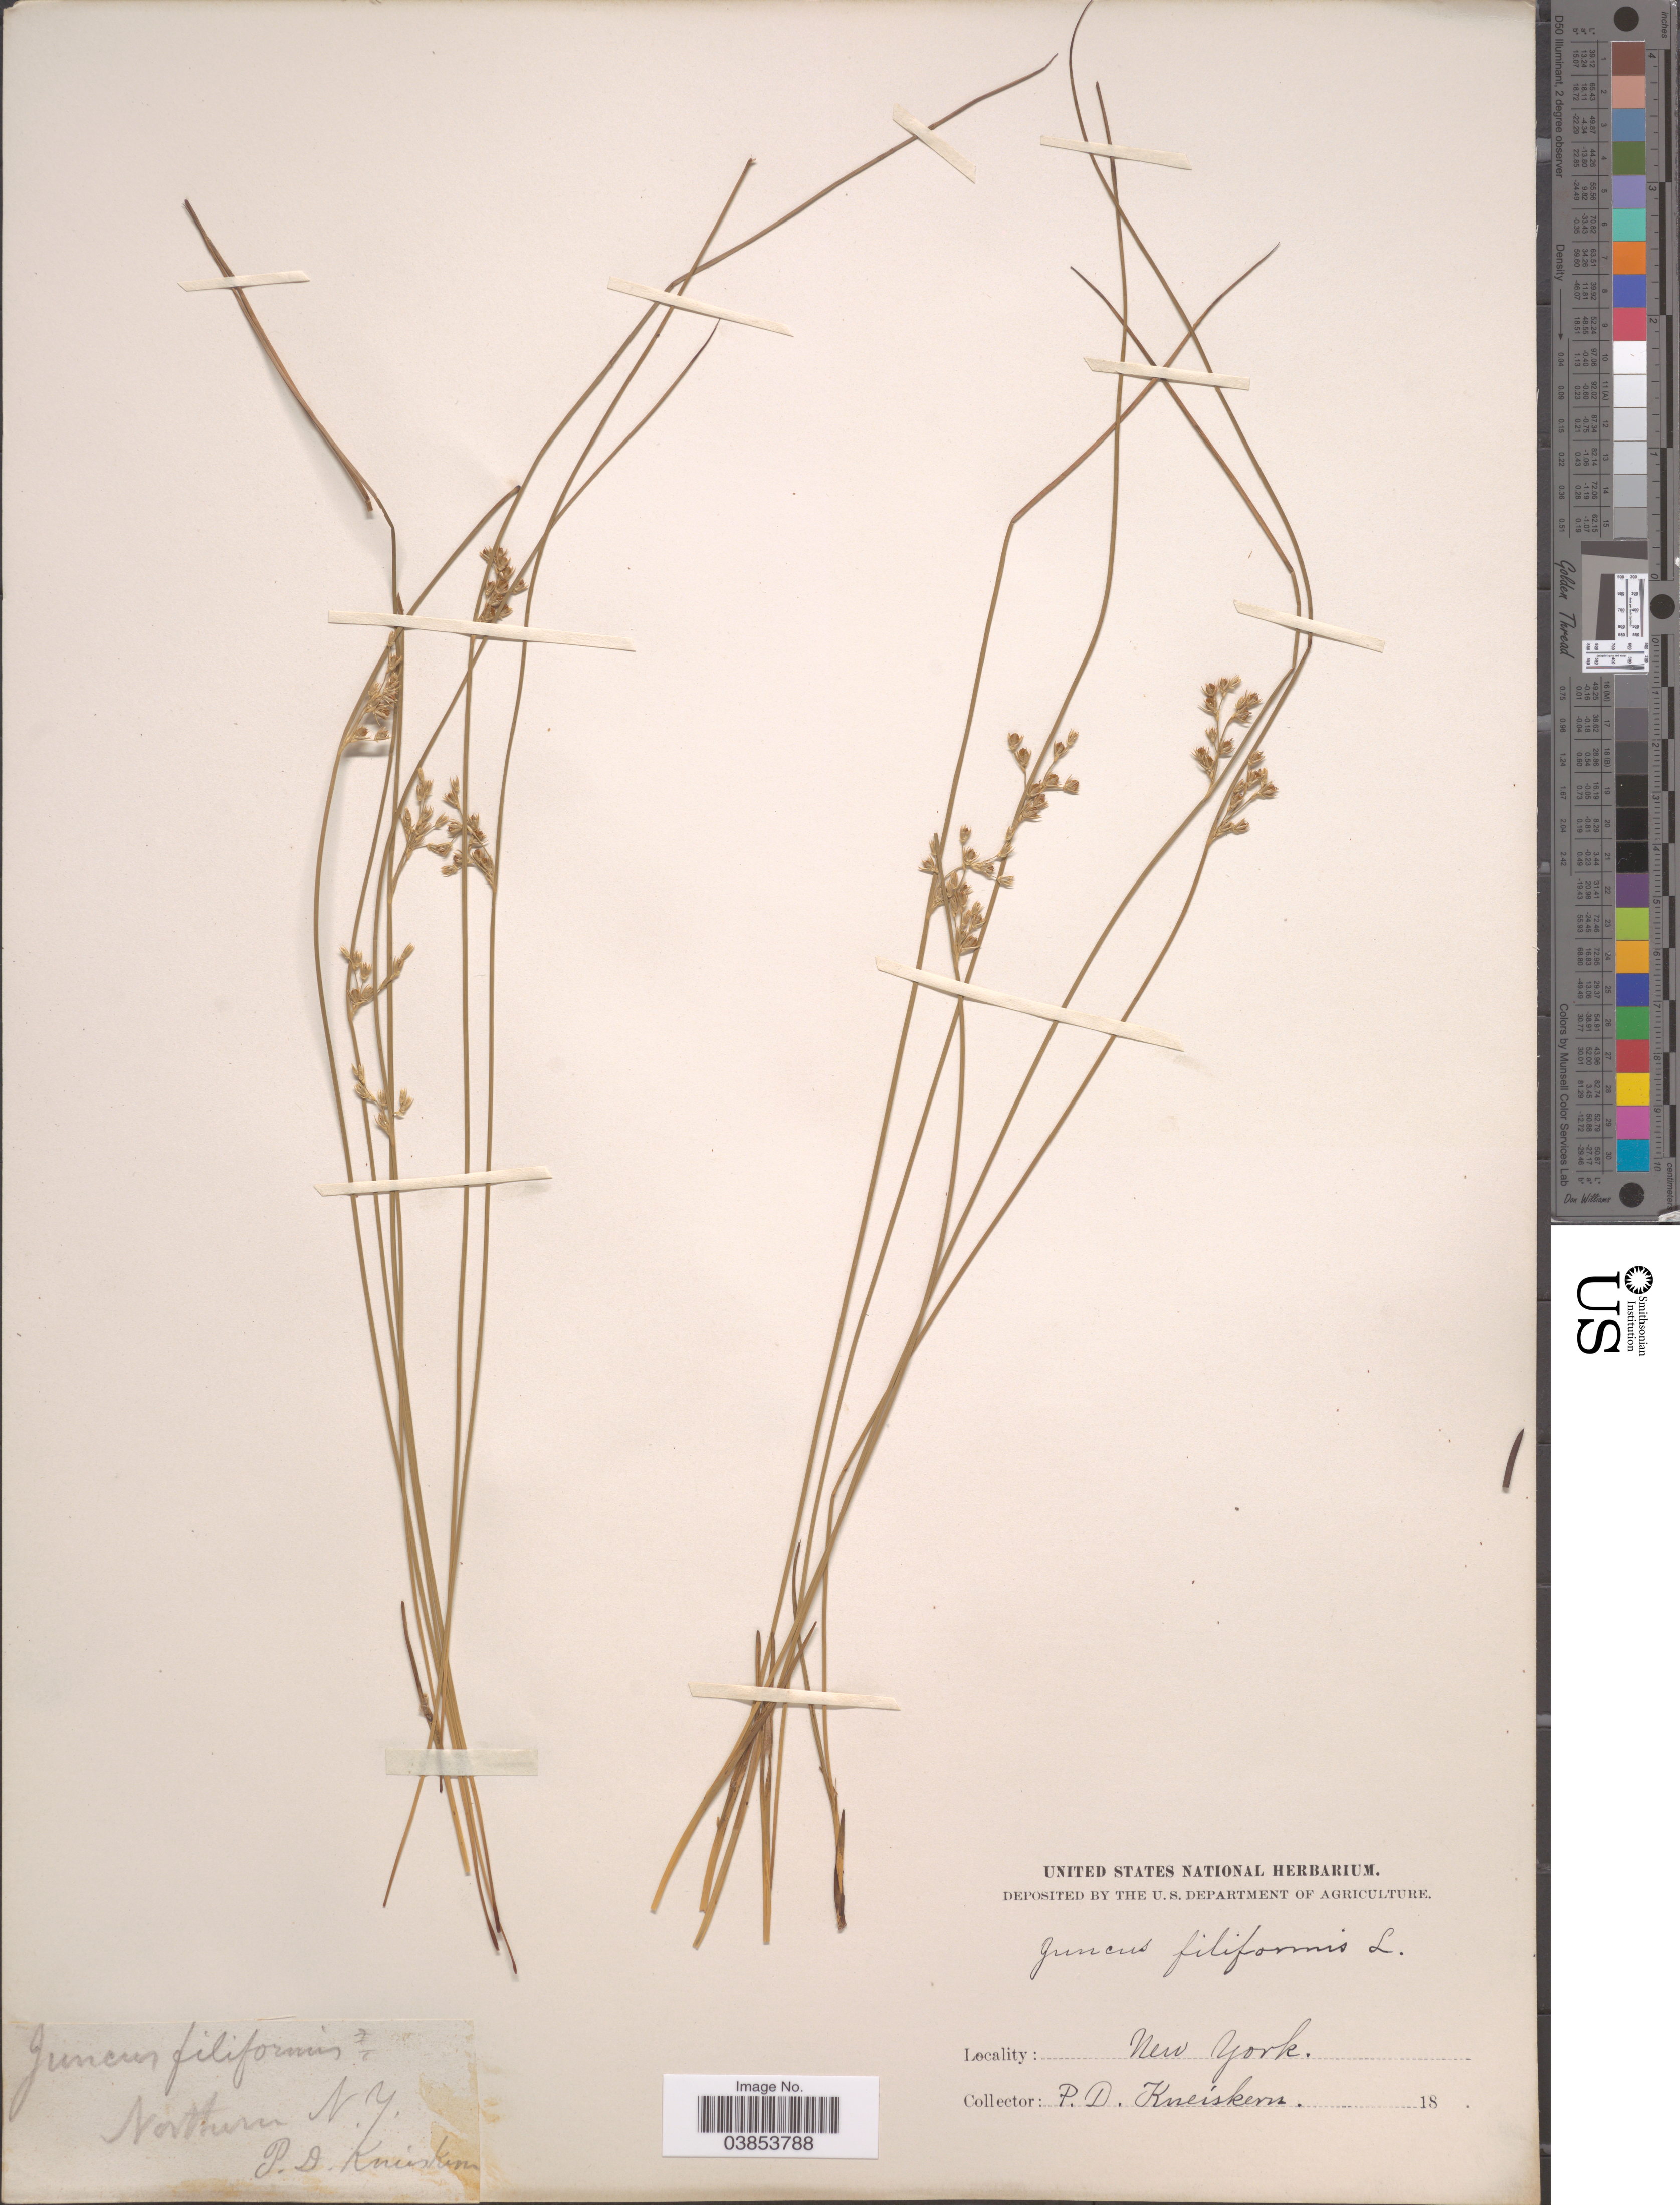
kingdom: Plantae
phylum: Tracheophyta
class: Liliopsida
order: Poales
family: Juncaceae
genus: Juncus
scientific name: Juncus filiformis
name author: L.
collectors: P. Kneiskern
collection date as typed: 18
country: United States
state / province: New York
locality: Northern.